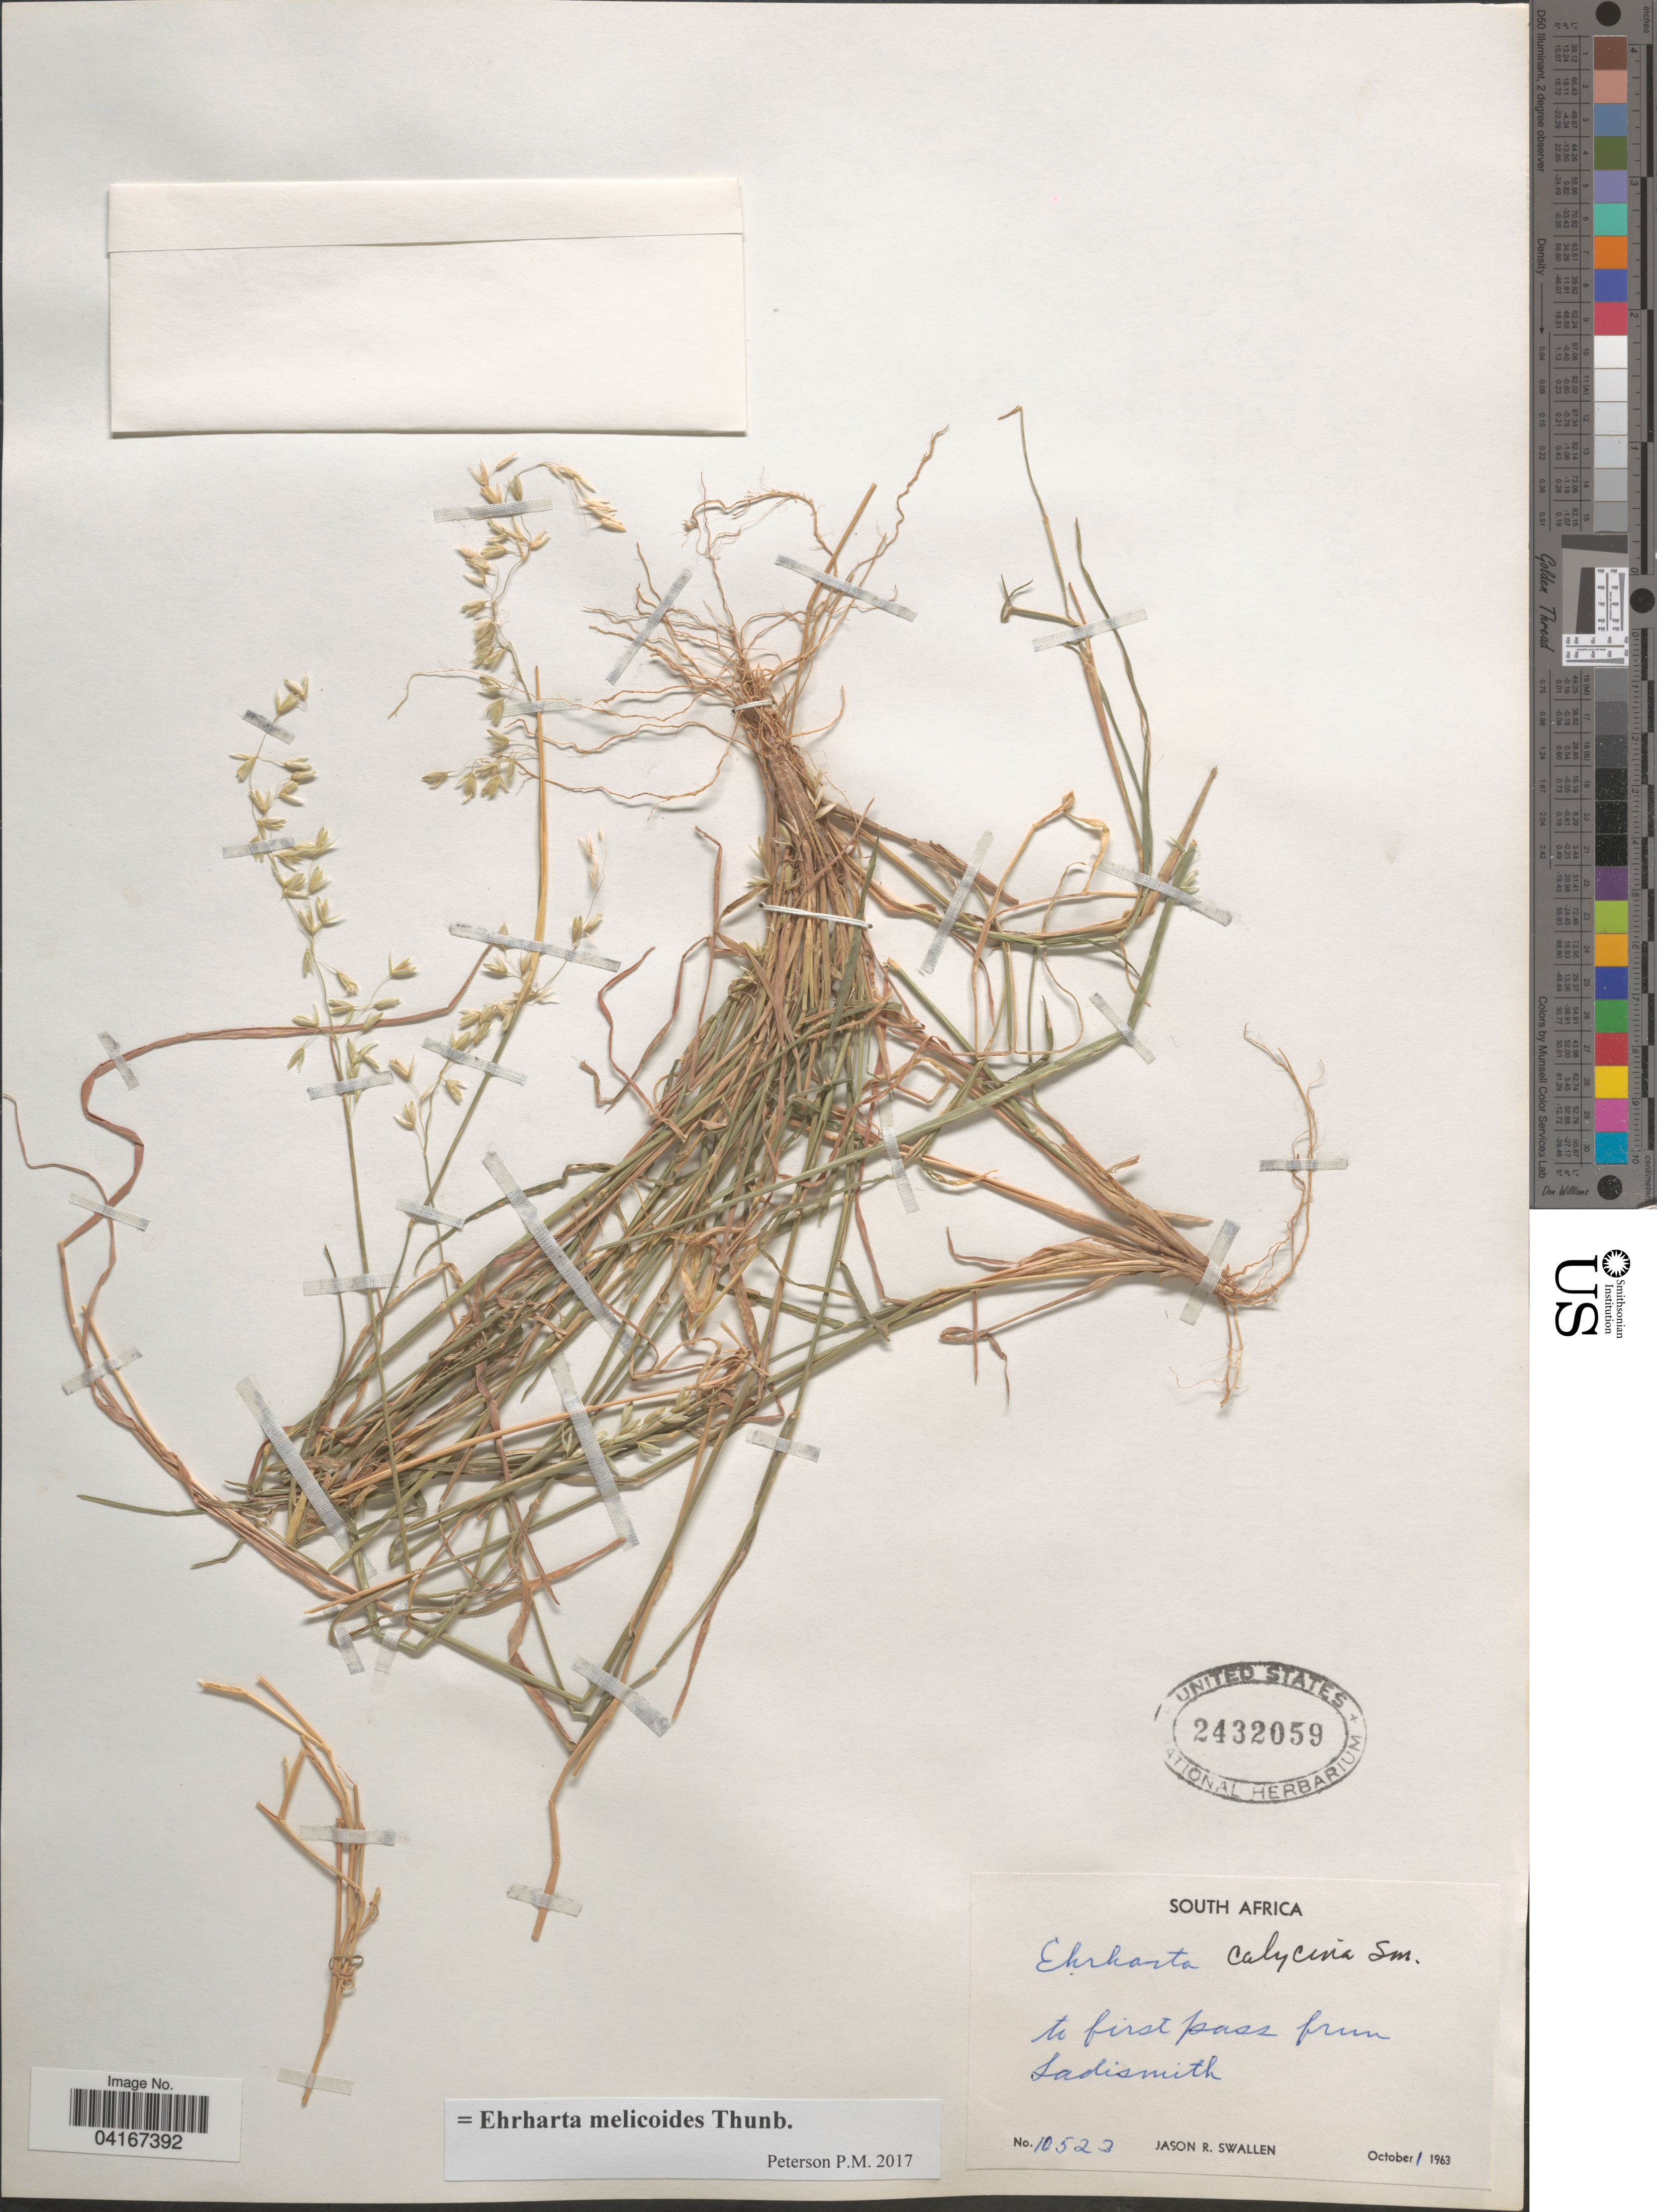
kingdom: Plantae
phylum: Tracheophyta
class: Liliopsida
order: Poales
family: Poaceae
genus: Ehrharta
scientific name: Ehrharta melicoides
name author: Thunb.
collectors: J. R. Swallen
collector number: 10523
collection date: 1963-10-01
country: South Africa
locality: To first pass from Ladismith.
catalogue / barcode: US 2432059